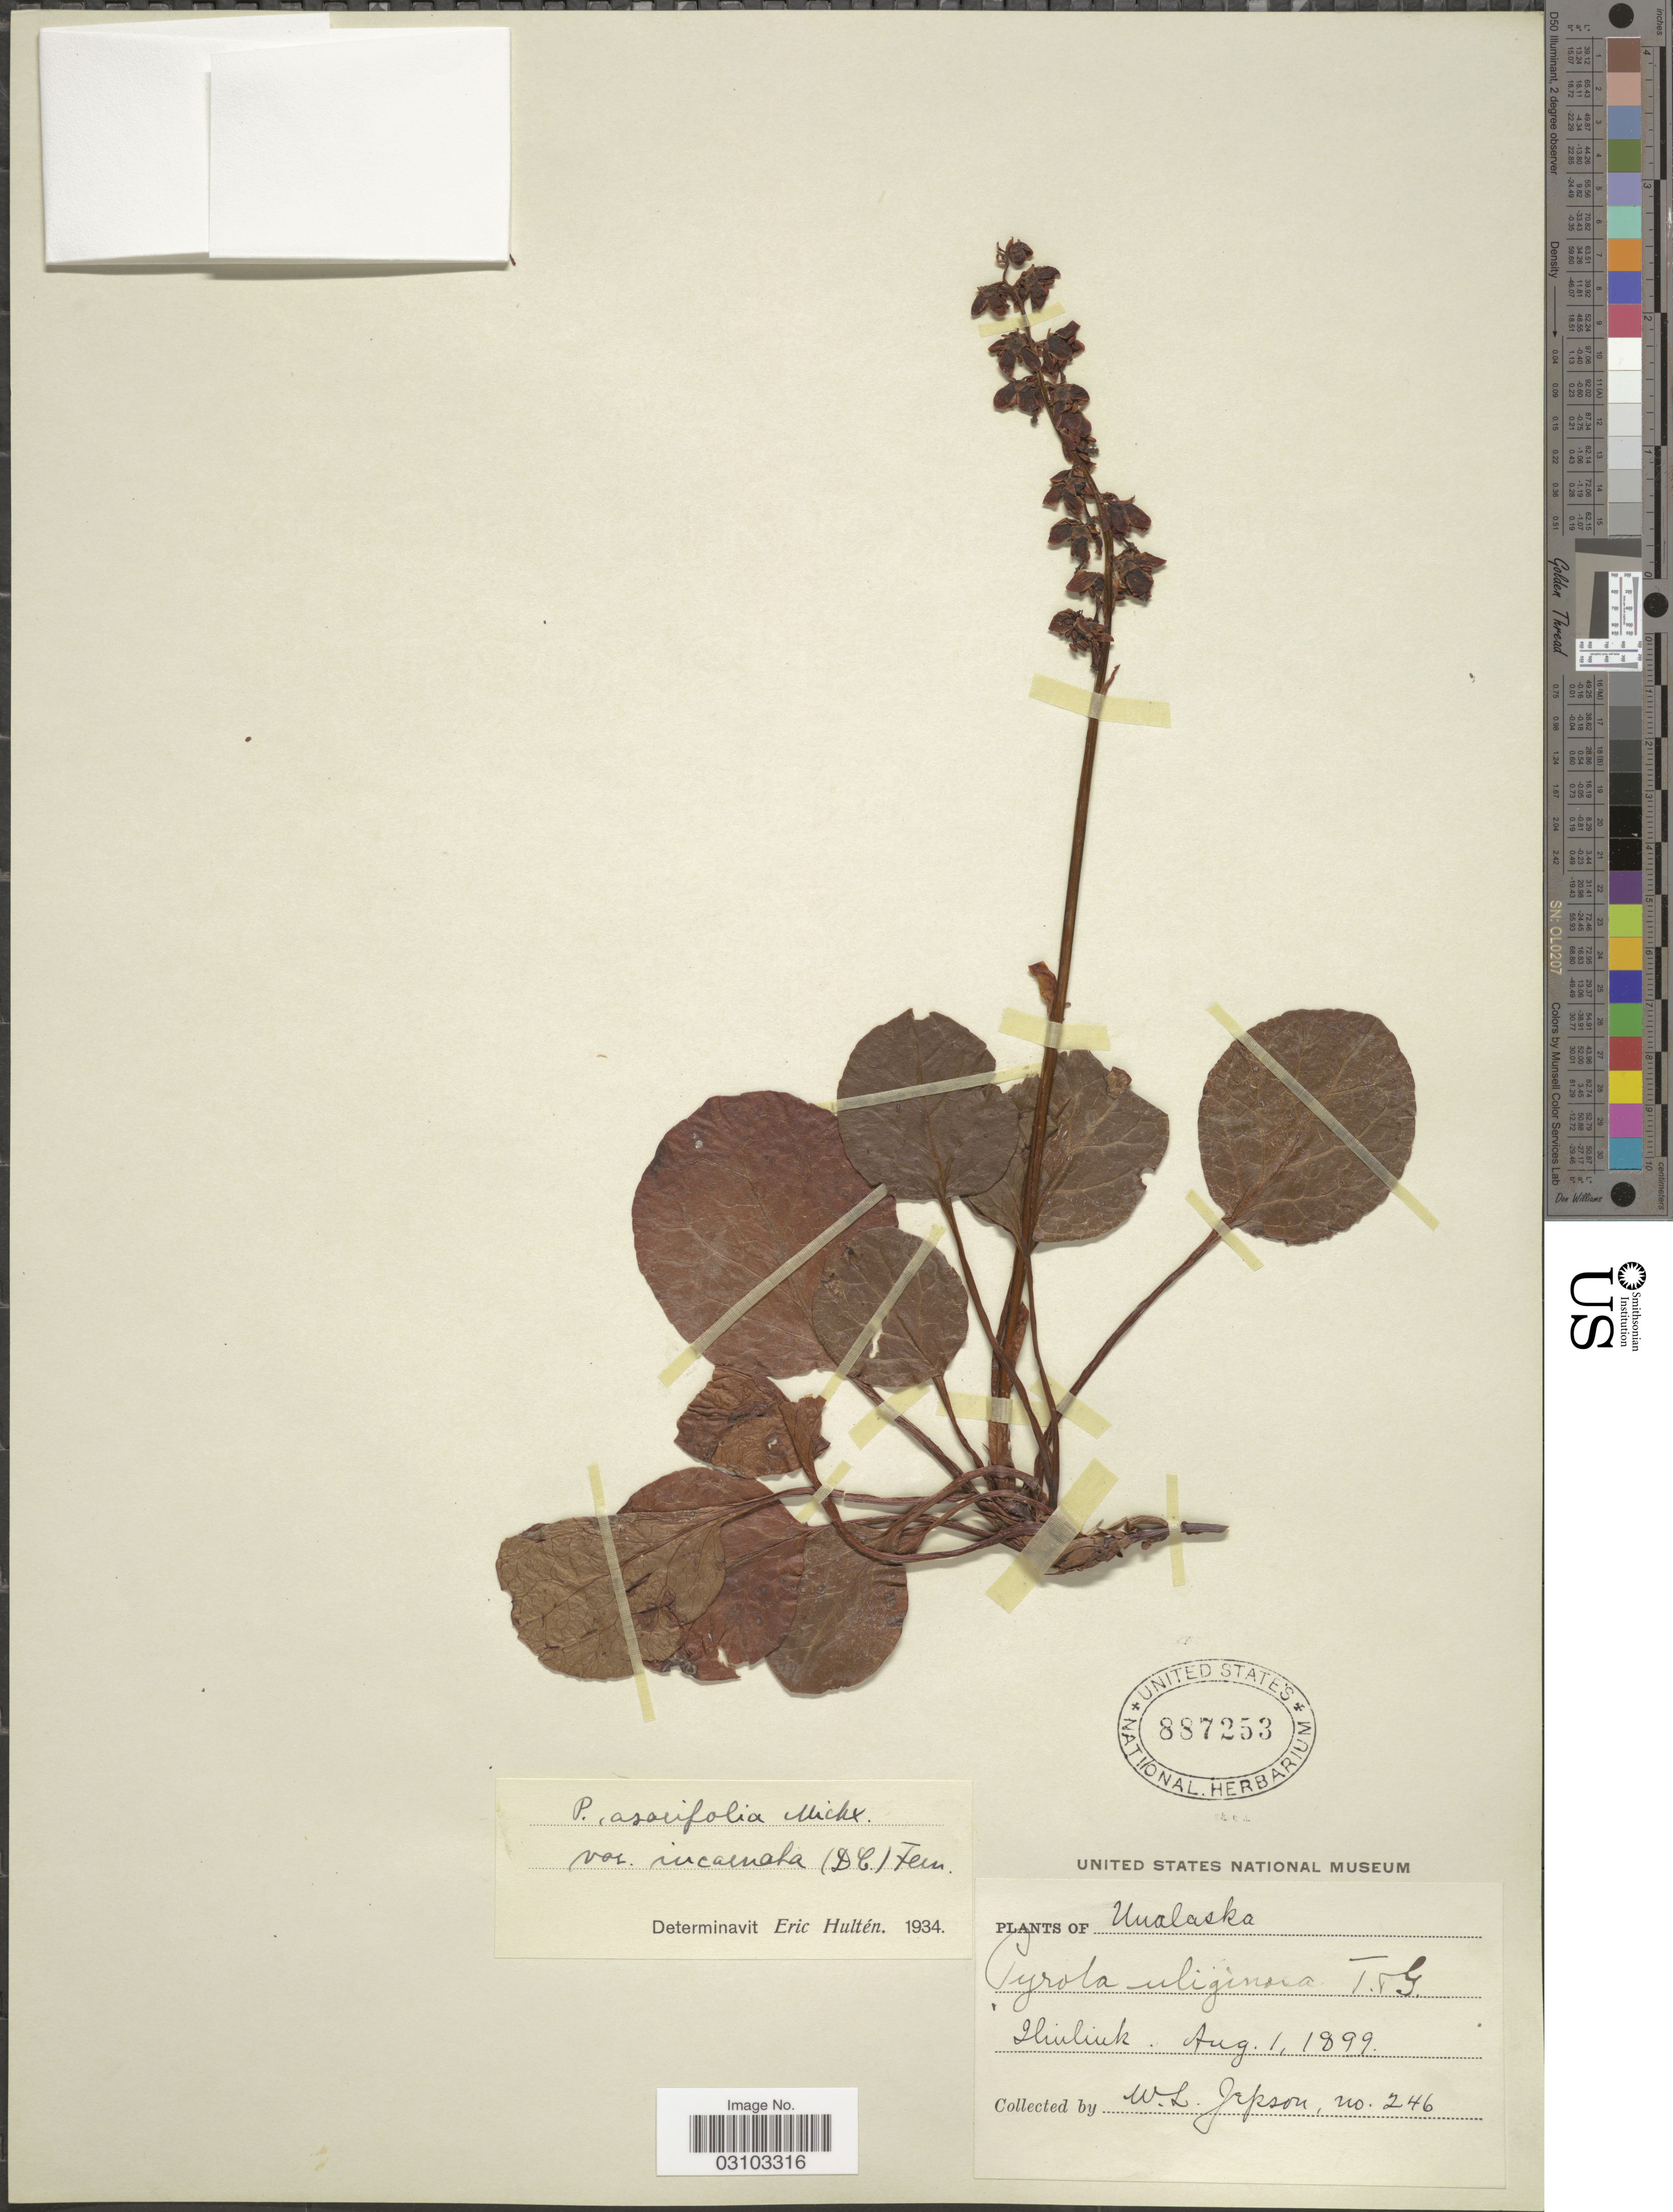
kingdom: Plantae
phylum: Tracheophyta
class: Magnoliopsida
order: Ericales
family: Ericaceae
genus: Pyrola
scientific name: Pyrola asarifolia subsp. incarnata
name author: (DC.) Haber & Hideki Takah.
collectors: W. L. Jepson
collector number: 246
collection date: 1899-08-01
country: United States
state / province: Alaska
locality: Unalaska. Iliuliuk.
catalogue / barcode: US 887253